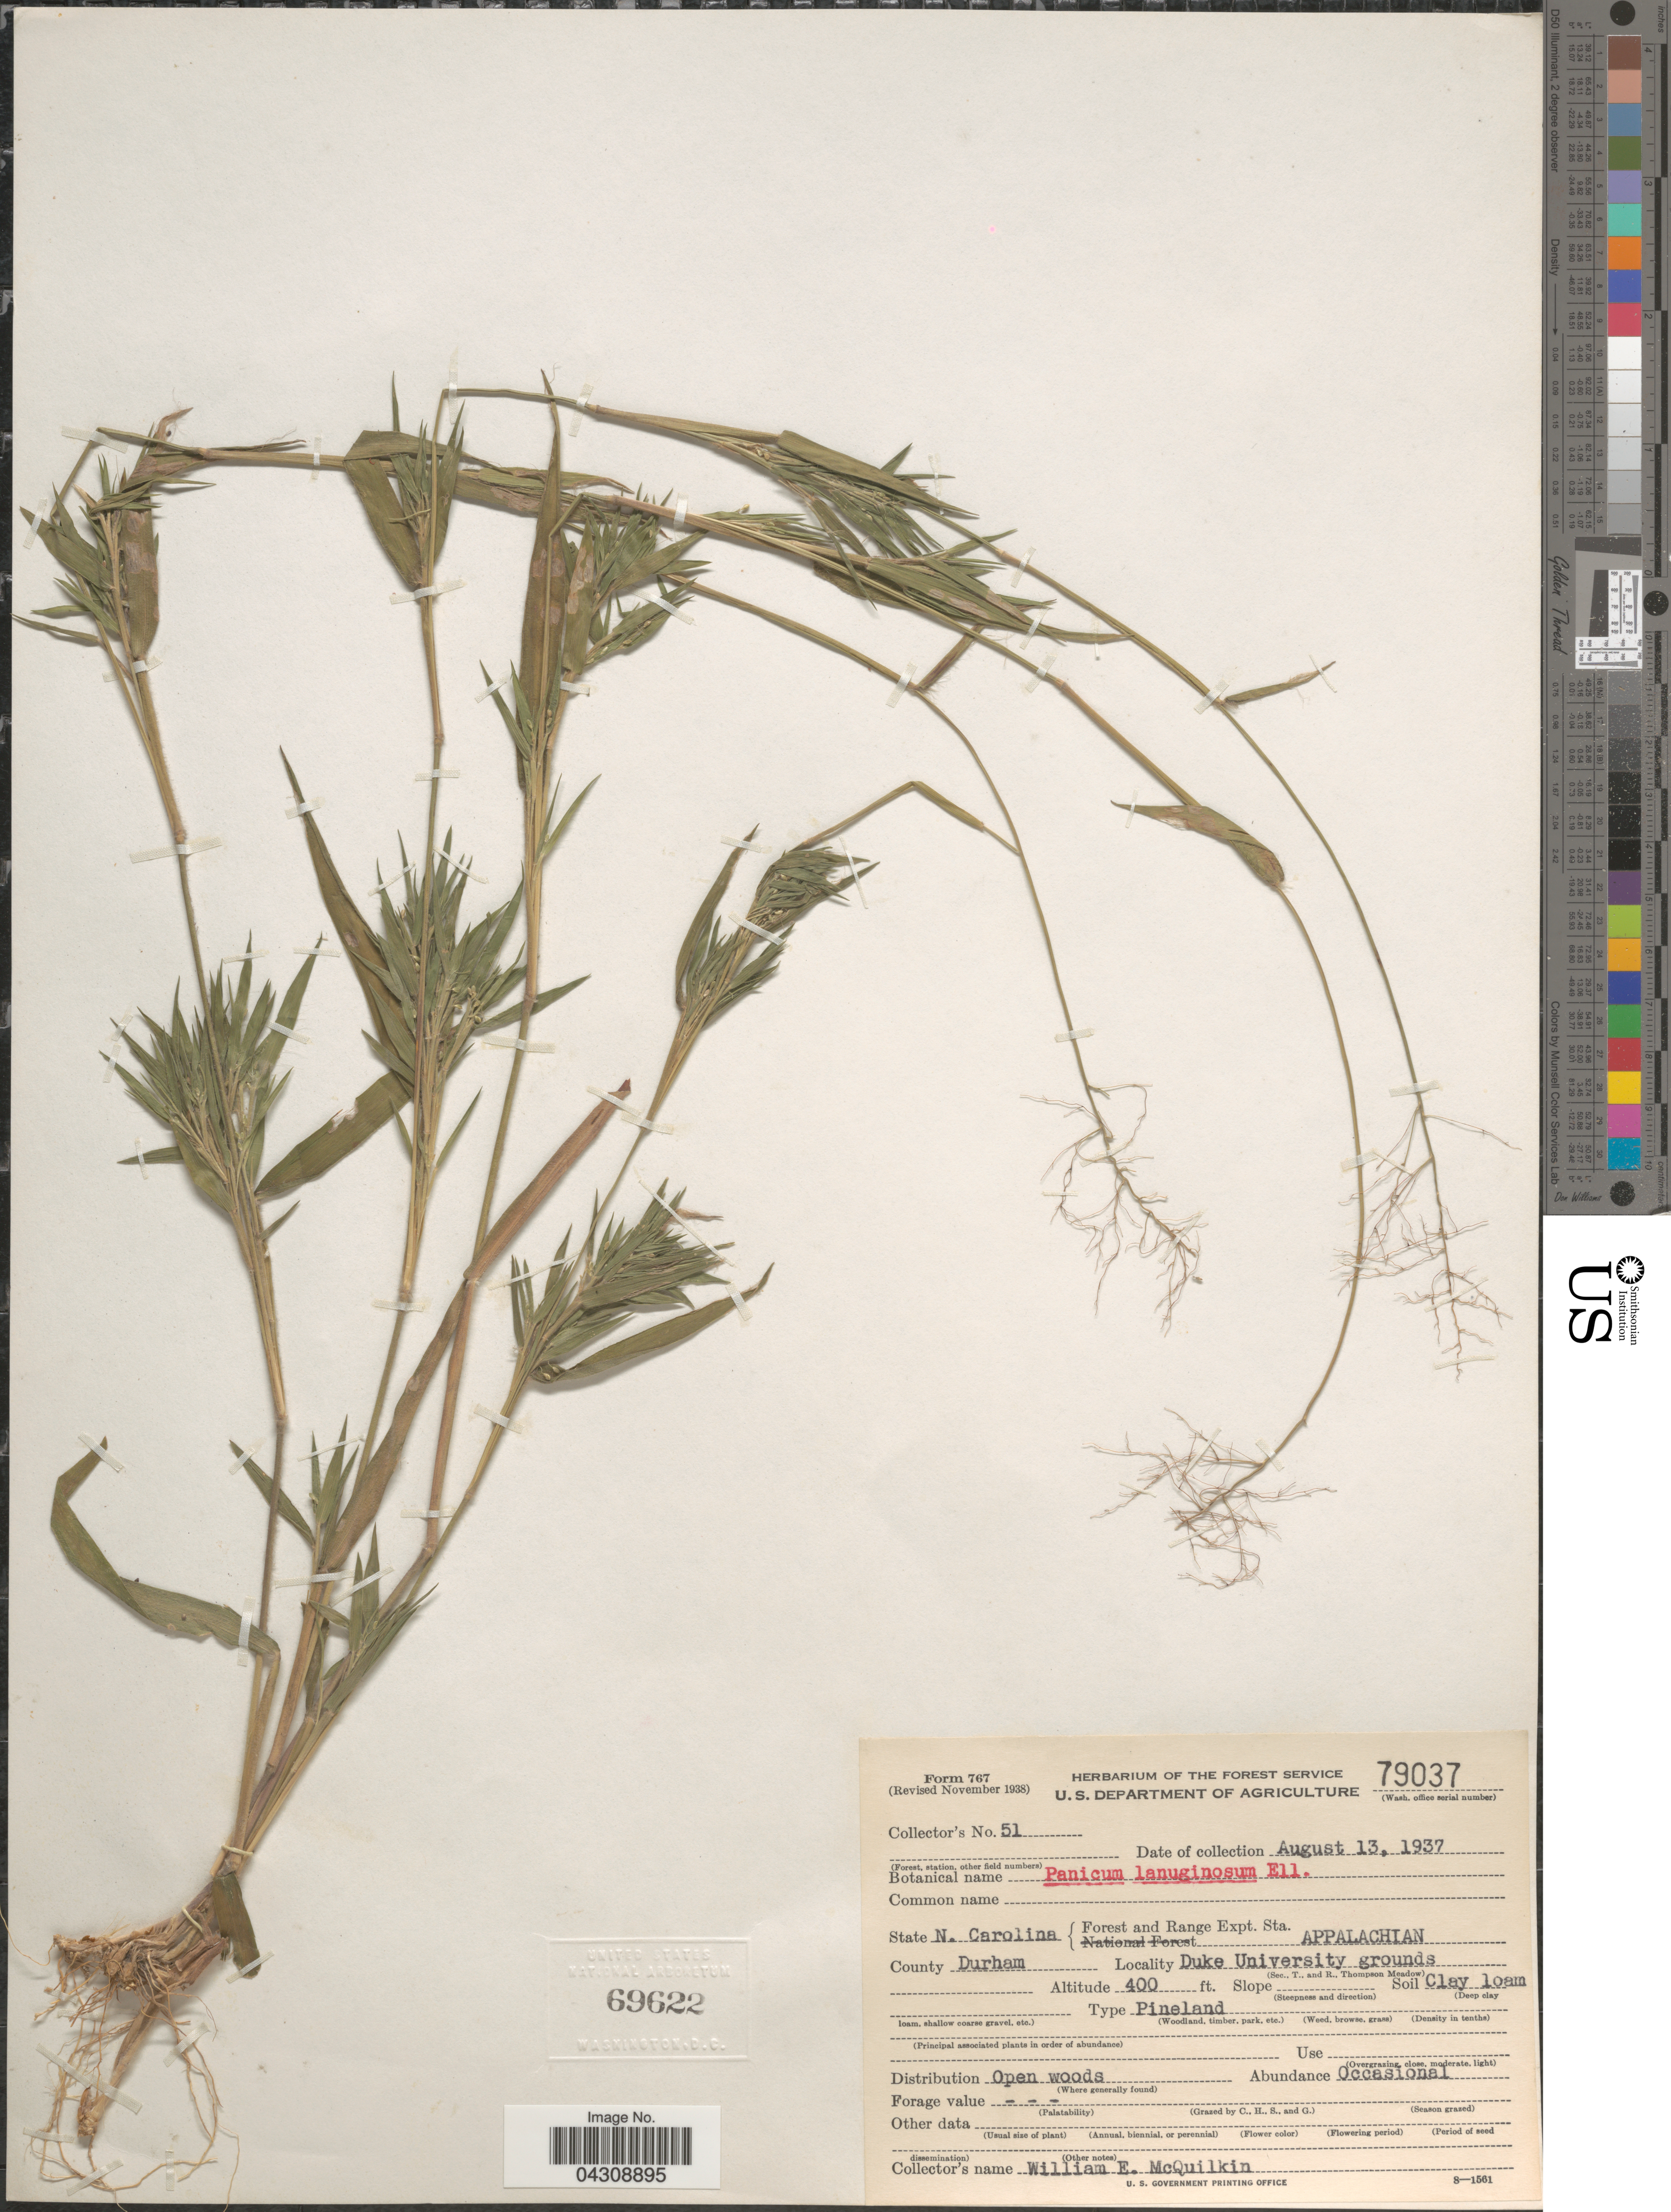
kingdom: Plantae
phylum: Tracheophyta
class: Liliopsida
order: Poales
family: Poaceae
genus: Dichanthelium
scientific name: Dichanthelium acuminatum var. acuminatum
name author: (Sw.) Gould & C.A. Clark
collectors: W. McQuilkin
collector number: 51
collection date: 1937-08-13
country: United States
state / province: North Carolina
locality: Forest and Range Expt. Sta. Appalachian. County Durham. Duke University grounds.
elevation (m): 122